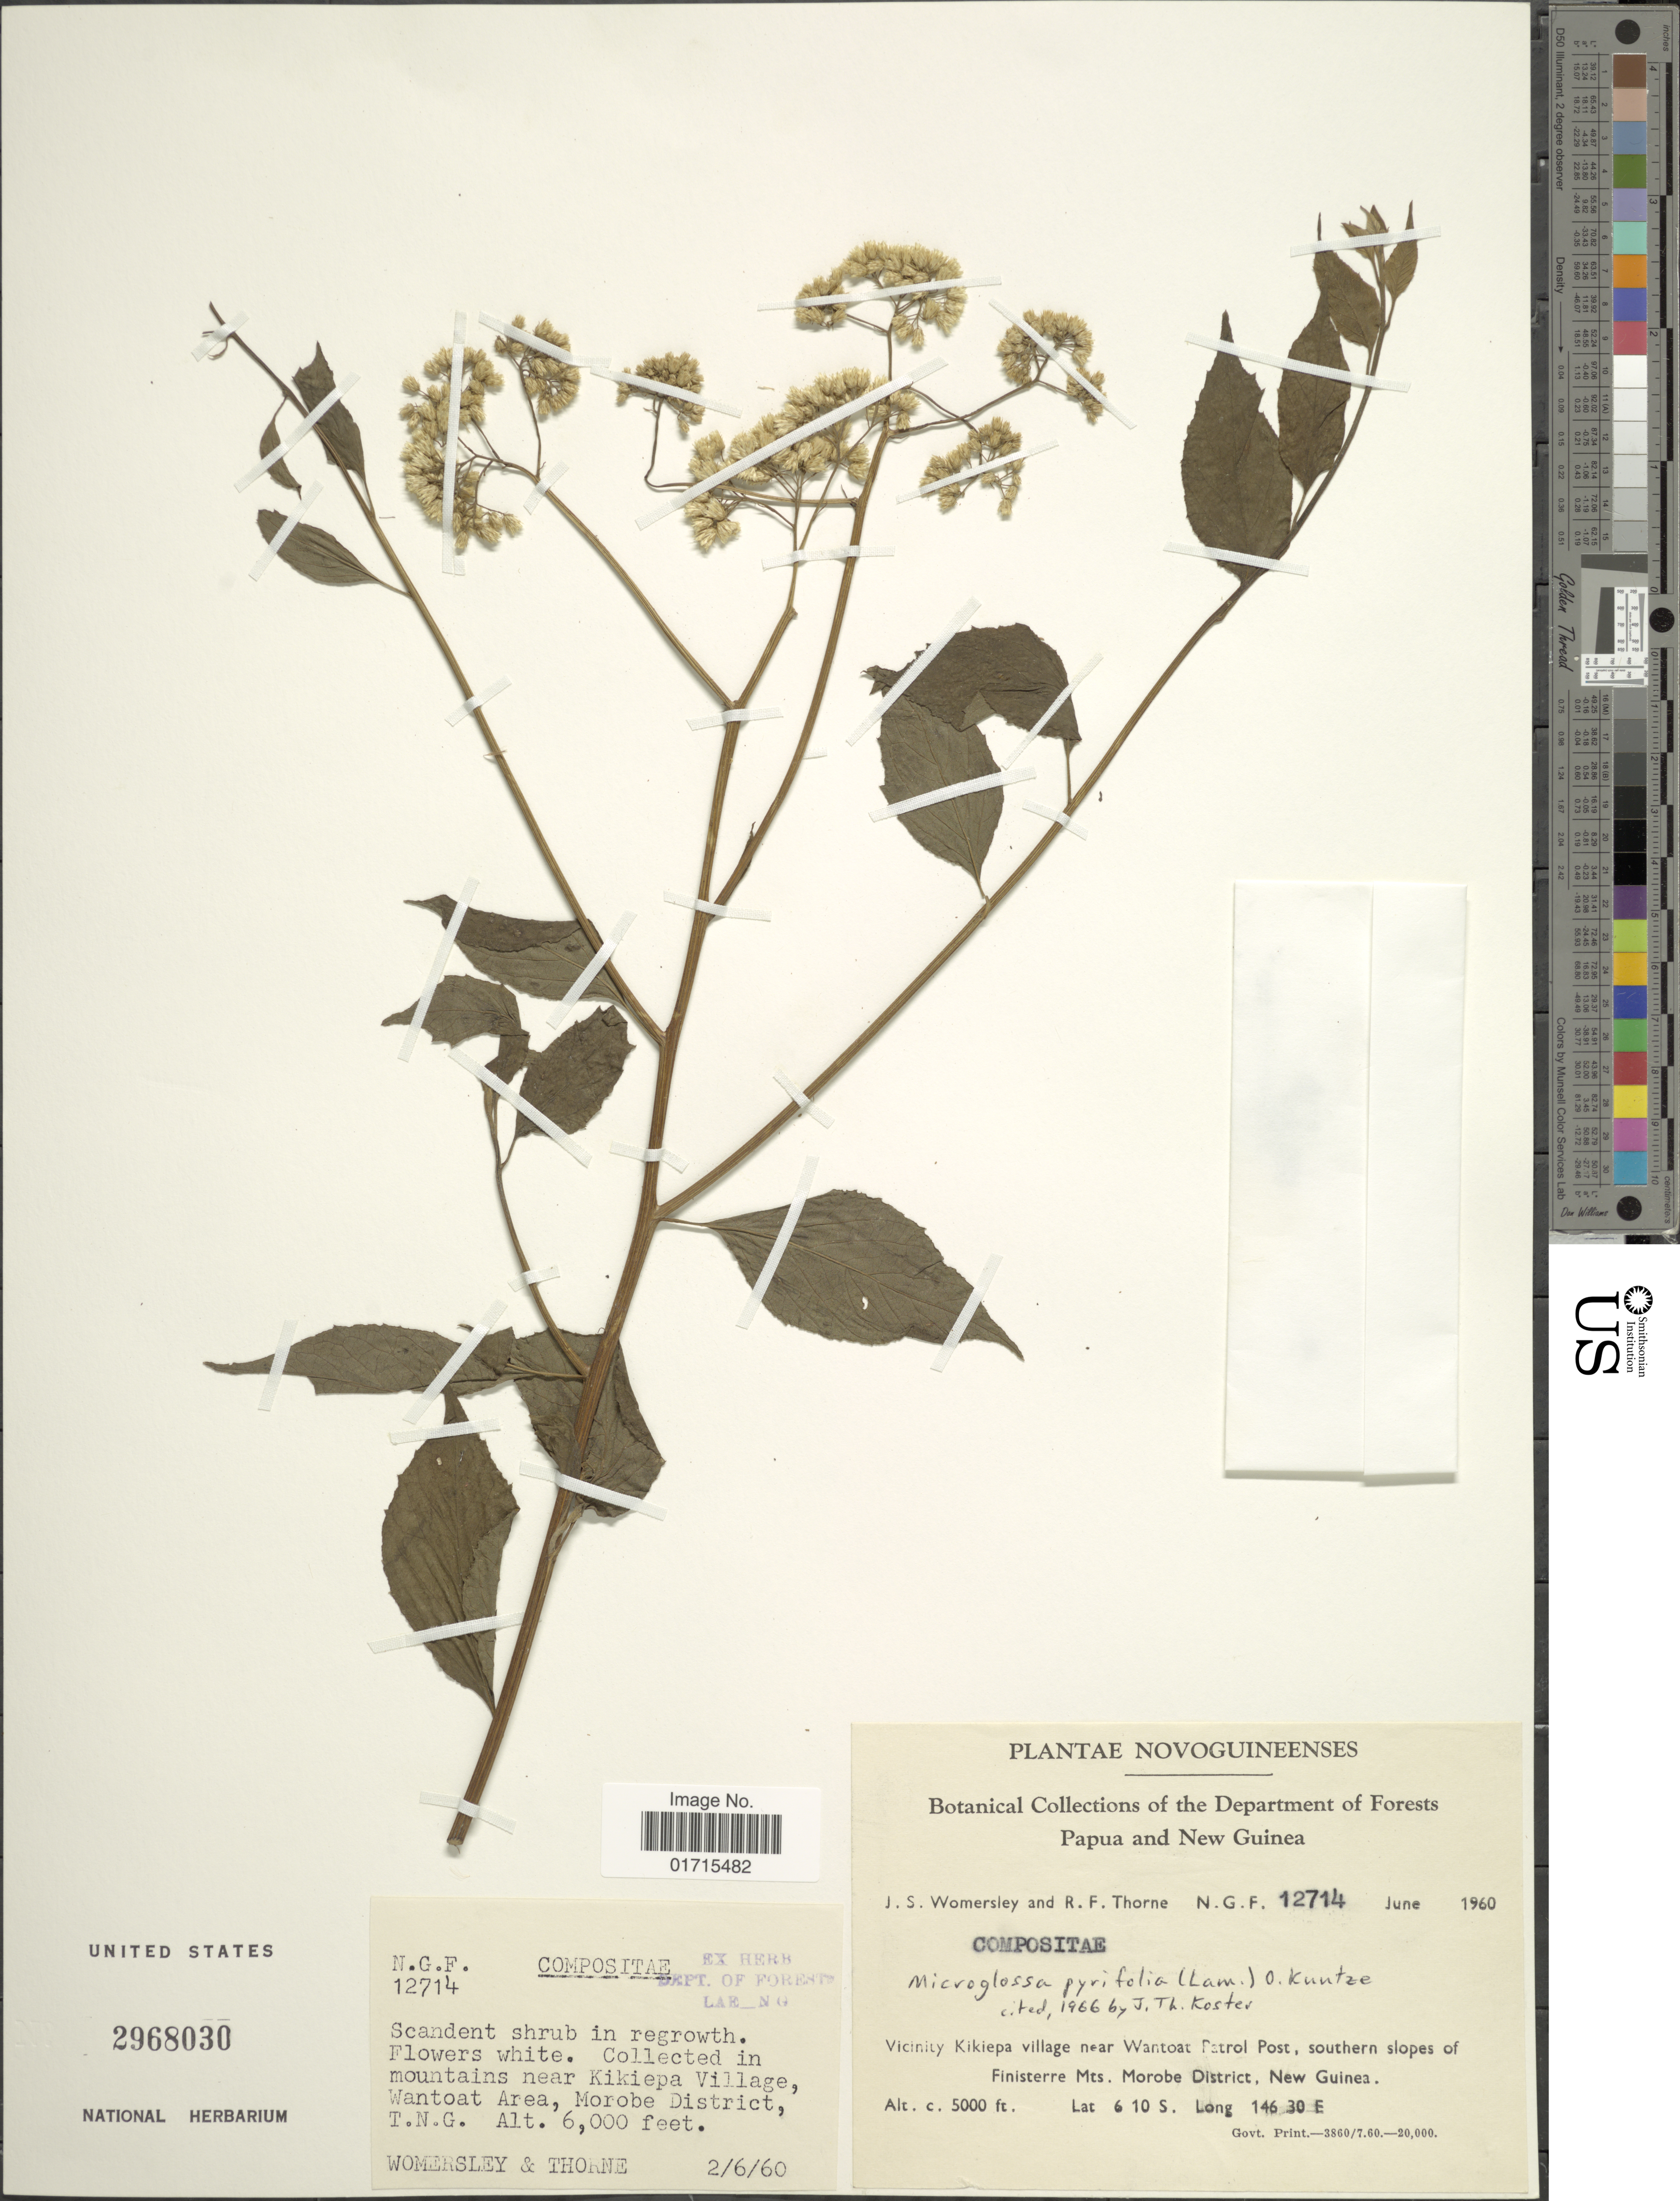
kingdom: Plantae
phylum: Tracheophyta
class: Magnoliopsida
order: Asterales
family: Asteraceae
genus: Microglossa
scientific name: Microglossa pyrifolia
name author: (Lam.) Kuntze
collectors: J. S. Womersley & R. F. Thorne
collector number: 12714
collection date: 1960-06-02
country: Papua New Guinea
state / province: Morobe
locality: In mountains near Kikiepa Village, Wantoat Area, Morobe District. Near Wantoat Patrol Post, southern slopes of Finisterra Mts. New Guinea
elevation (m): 1524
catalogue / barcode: US 2968030